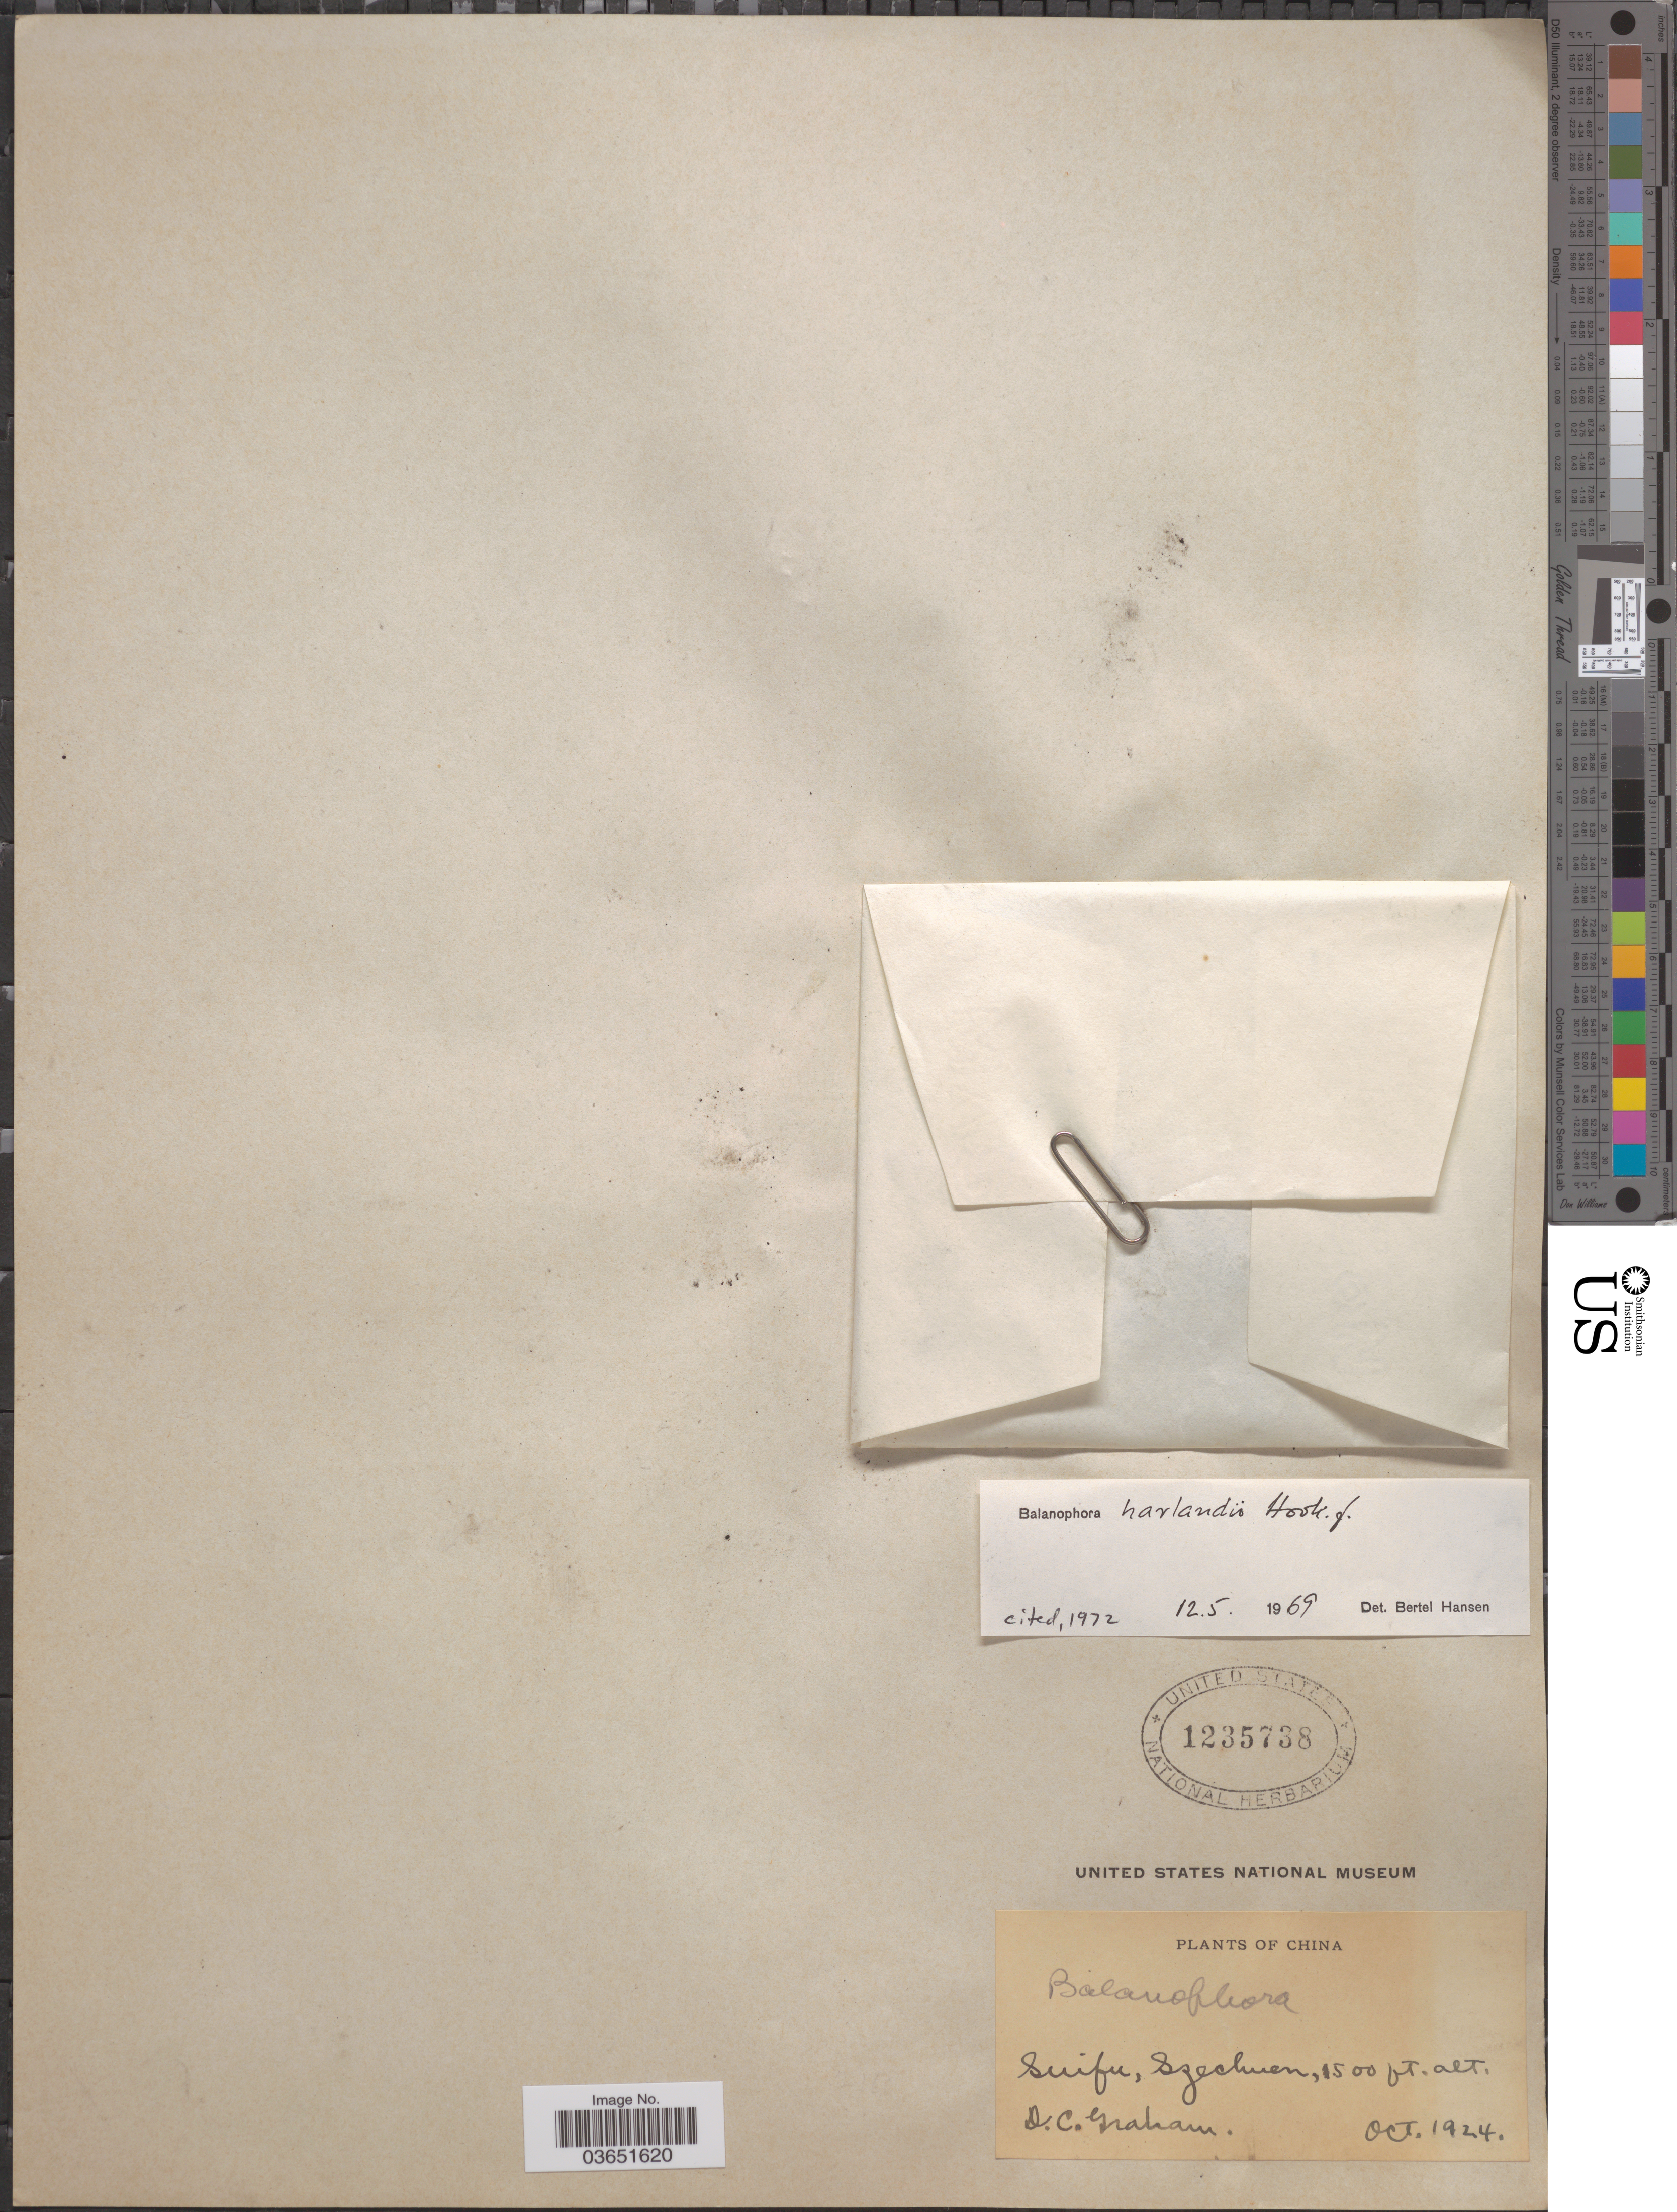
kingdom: Plantae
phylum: Tracheophyta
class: Magnoliopsida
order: Santalales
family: Balanophoraceae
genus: Balanophora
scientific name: Balanophora harlandii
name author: Hook. f.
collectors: D. C. Graham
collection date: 1924-10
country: China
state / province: Sichuan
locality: Suifu, Szechuen.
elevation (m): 457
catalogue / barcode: US 1235738